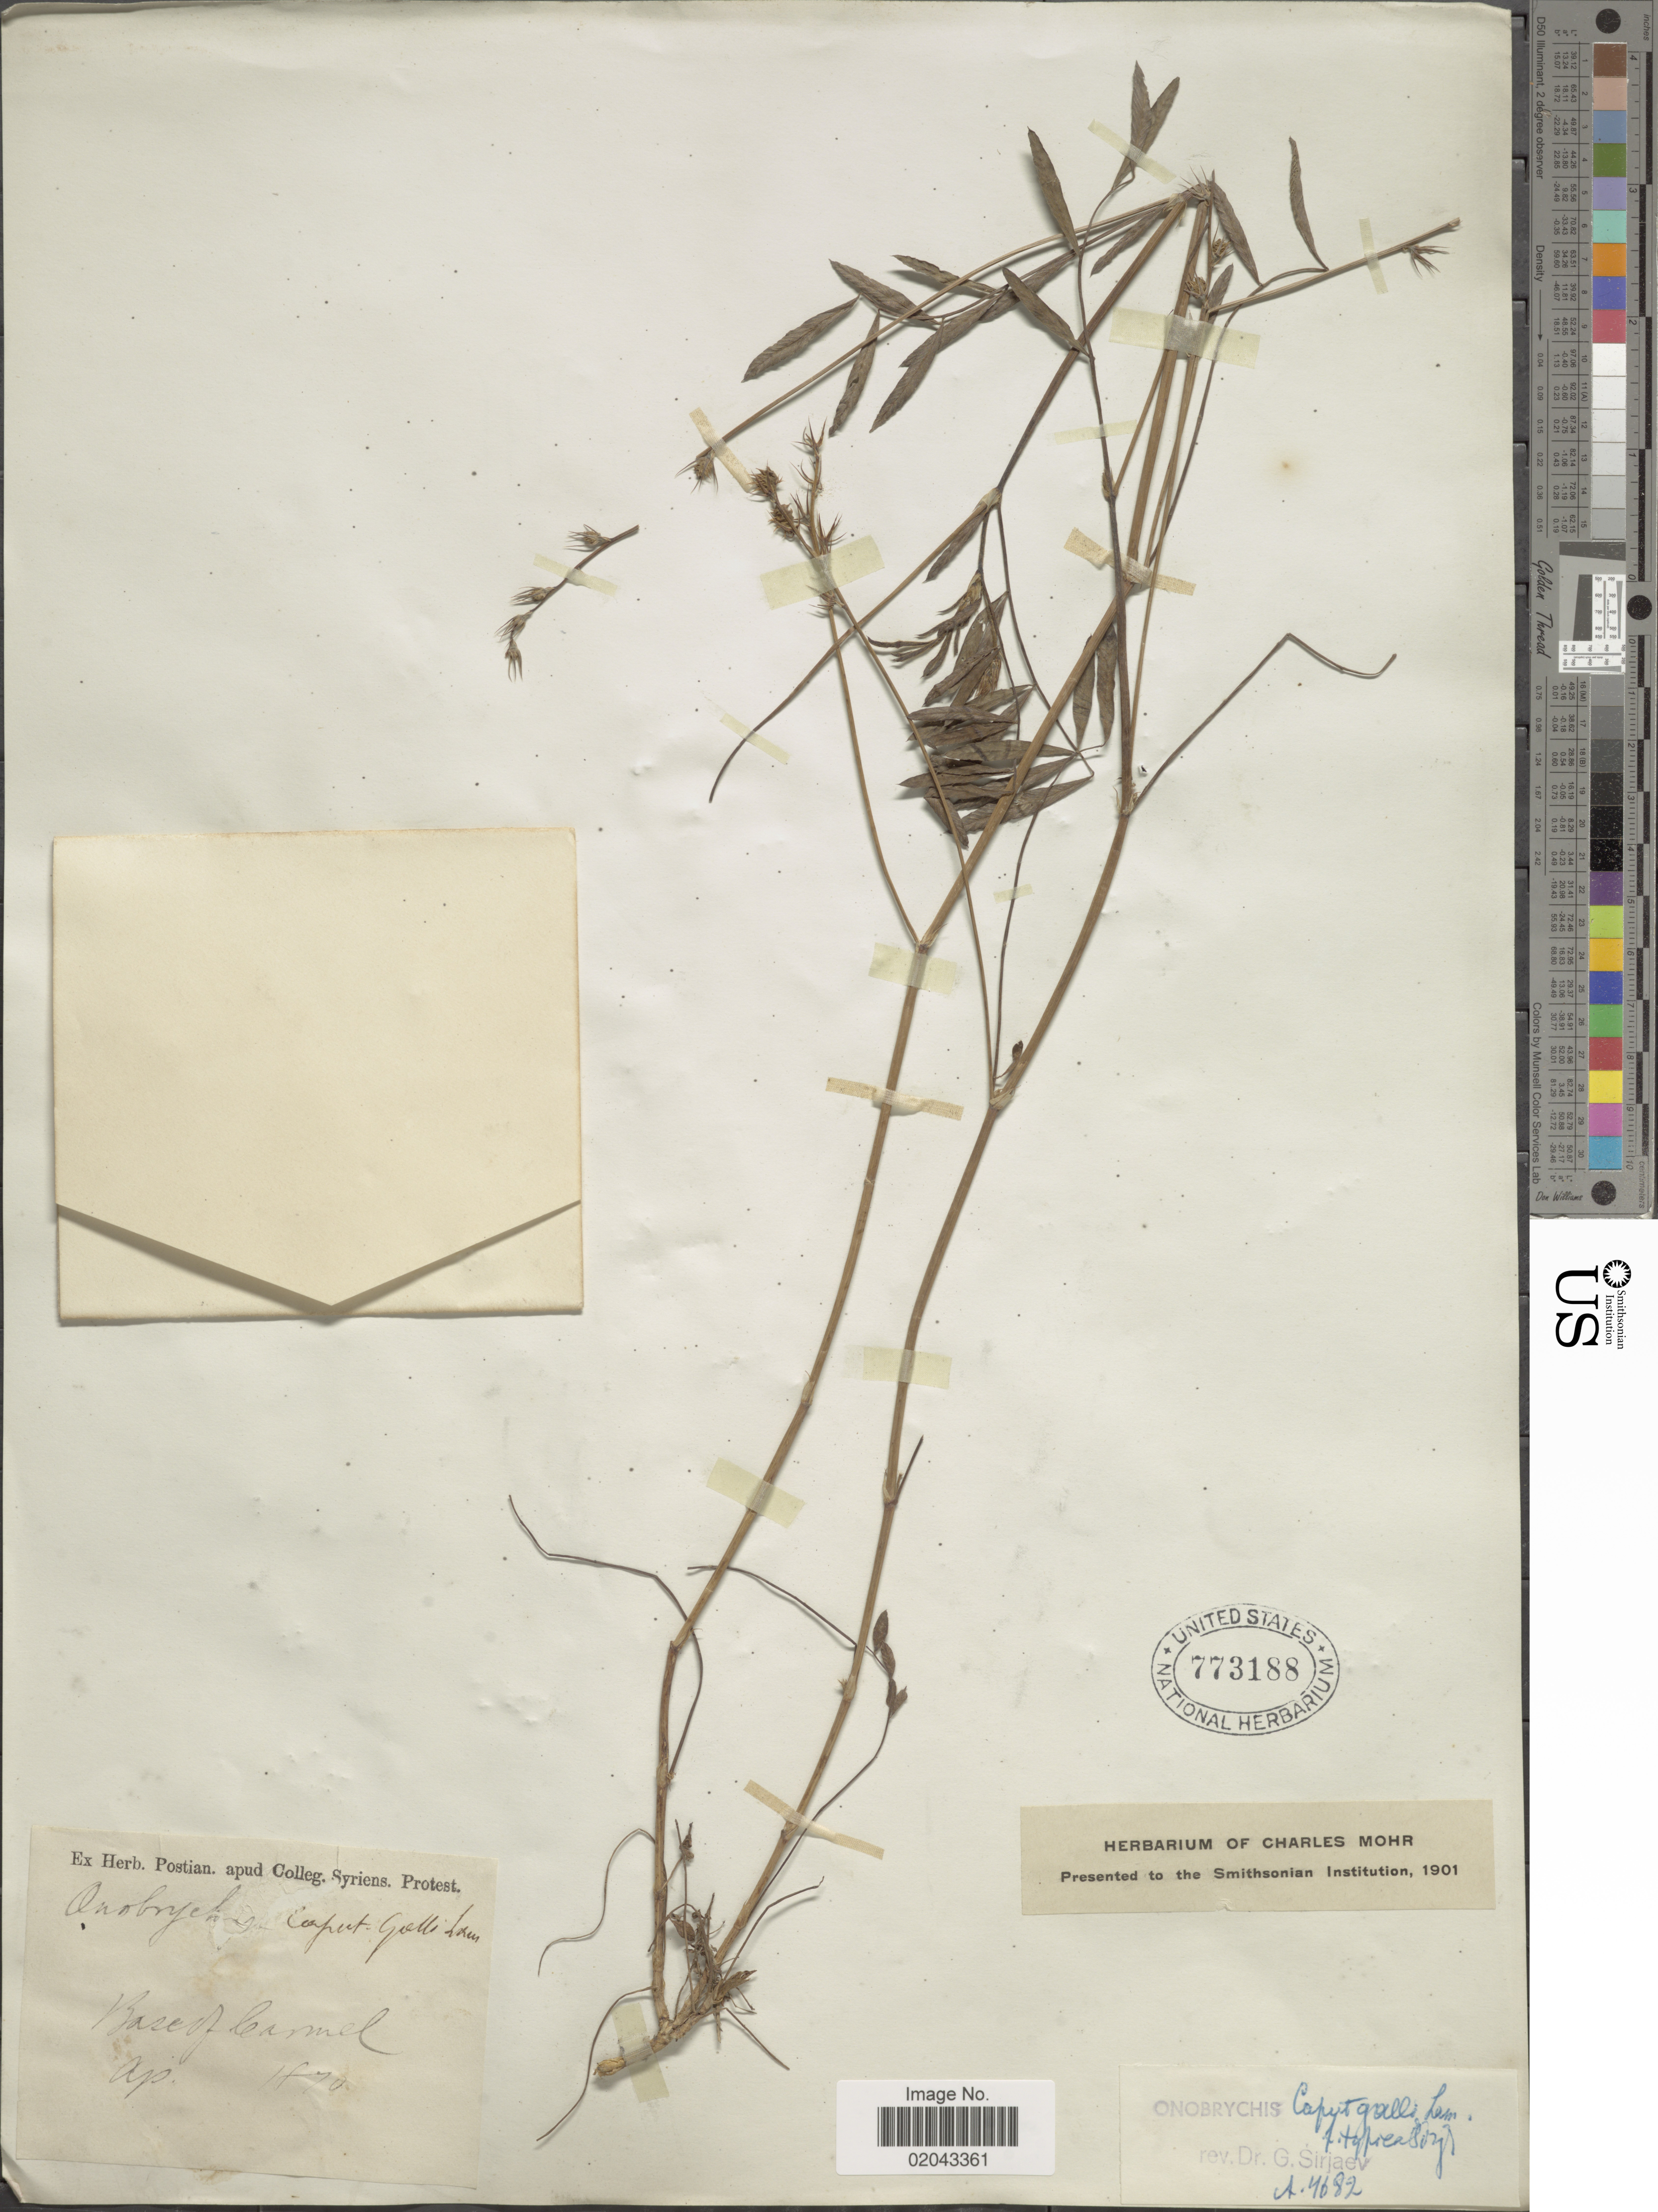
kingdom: Plantae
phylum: Tracheophyta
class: Magnoliopsida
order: Fabales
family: Fabaceae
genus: Onobrychis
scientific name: Onobrychis caput-galli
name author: (L.) Lam.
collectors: ex herb. Postian. apud Colleg. Syriens. Protest. USE "Fannie P. A. Shepard" (10308853) AS PRIMARY COLLECTOR INSTEAD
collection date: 1870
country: Israel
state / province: Haifa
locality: Base of Carmel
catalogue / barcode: US 773188